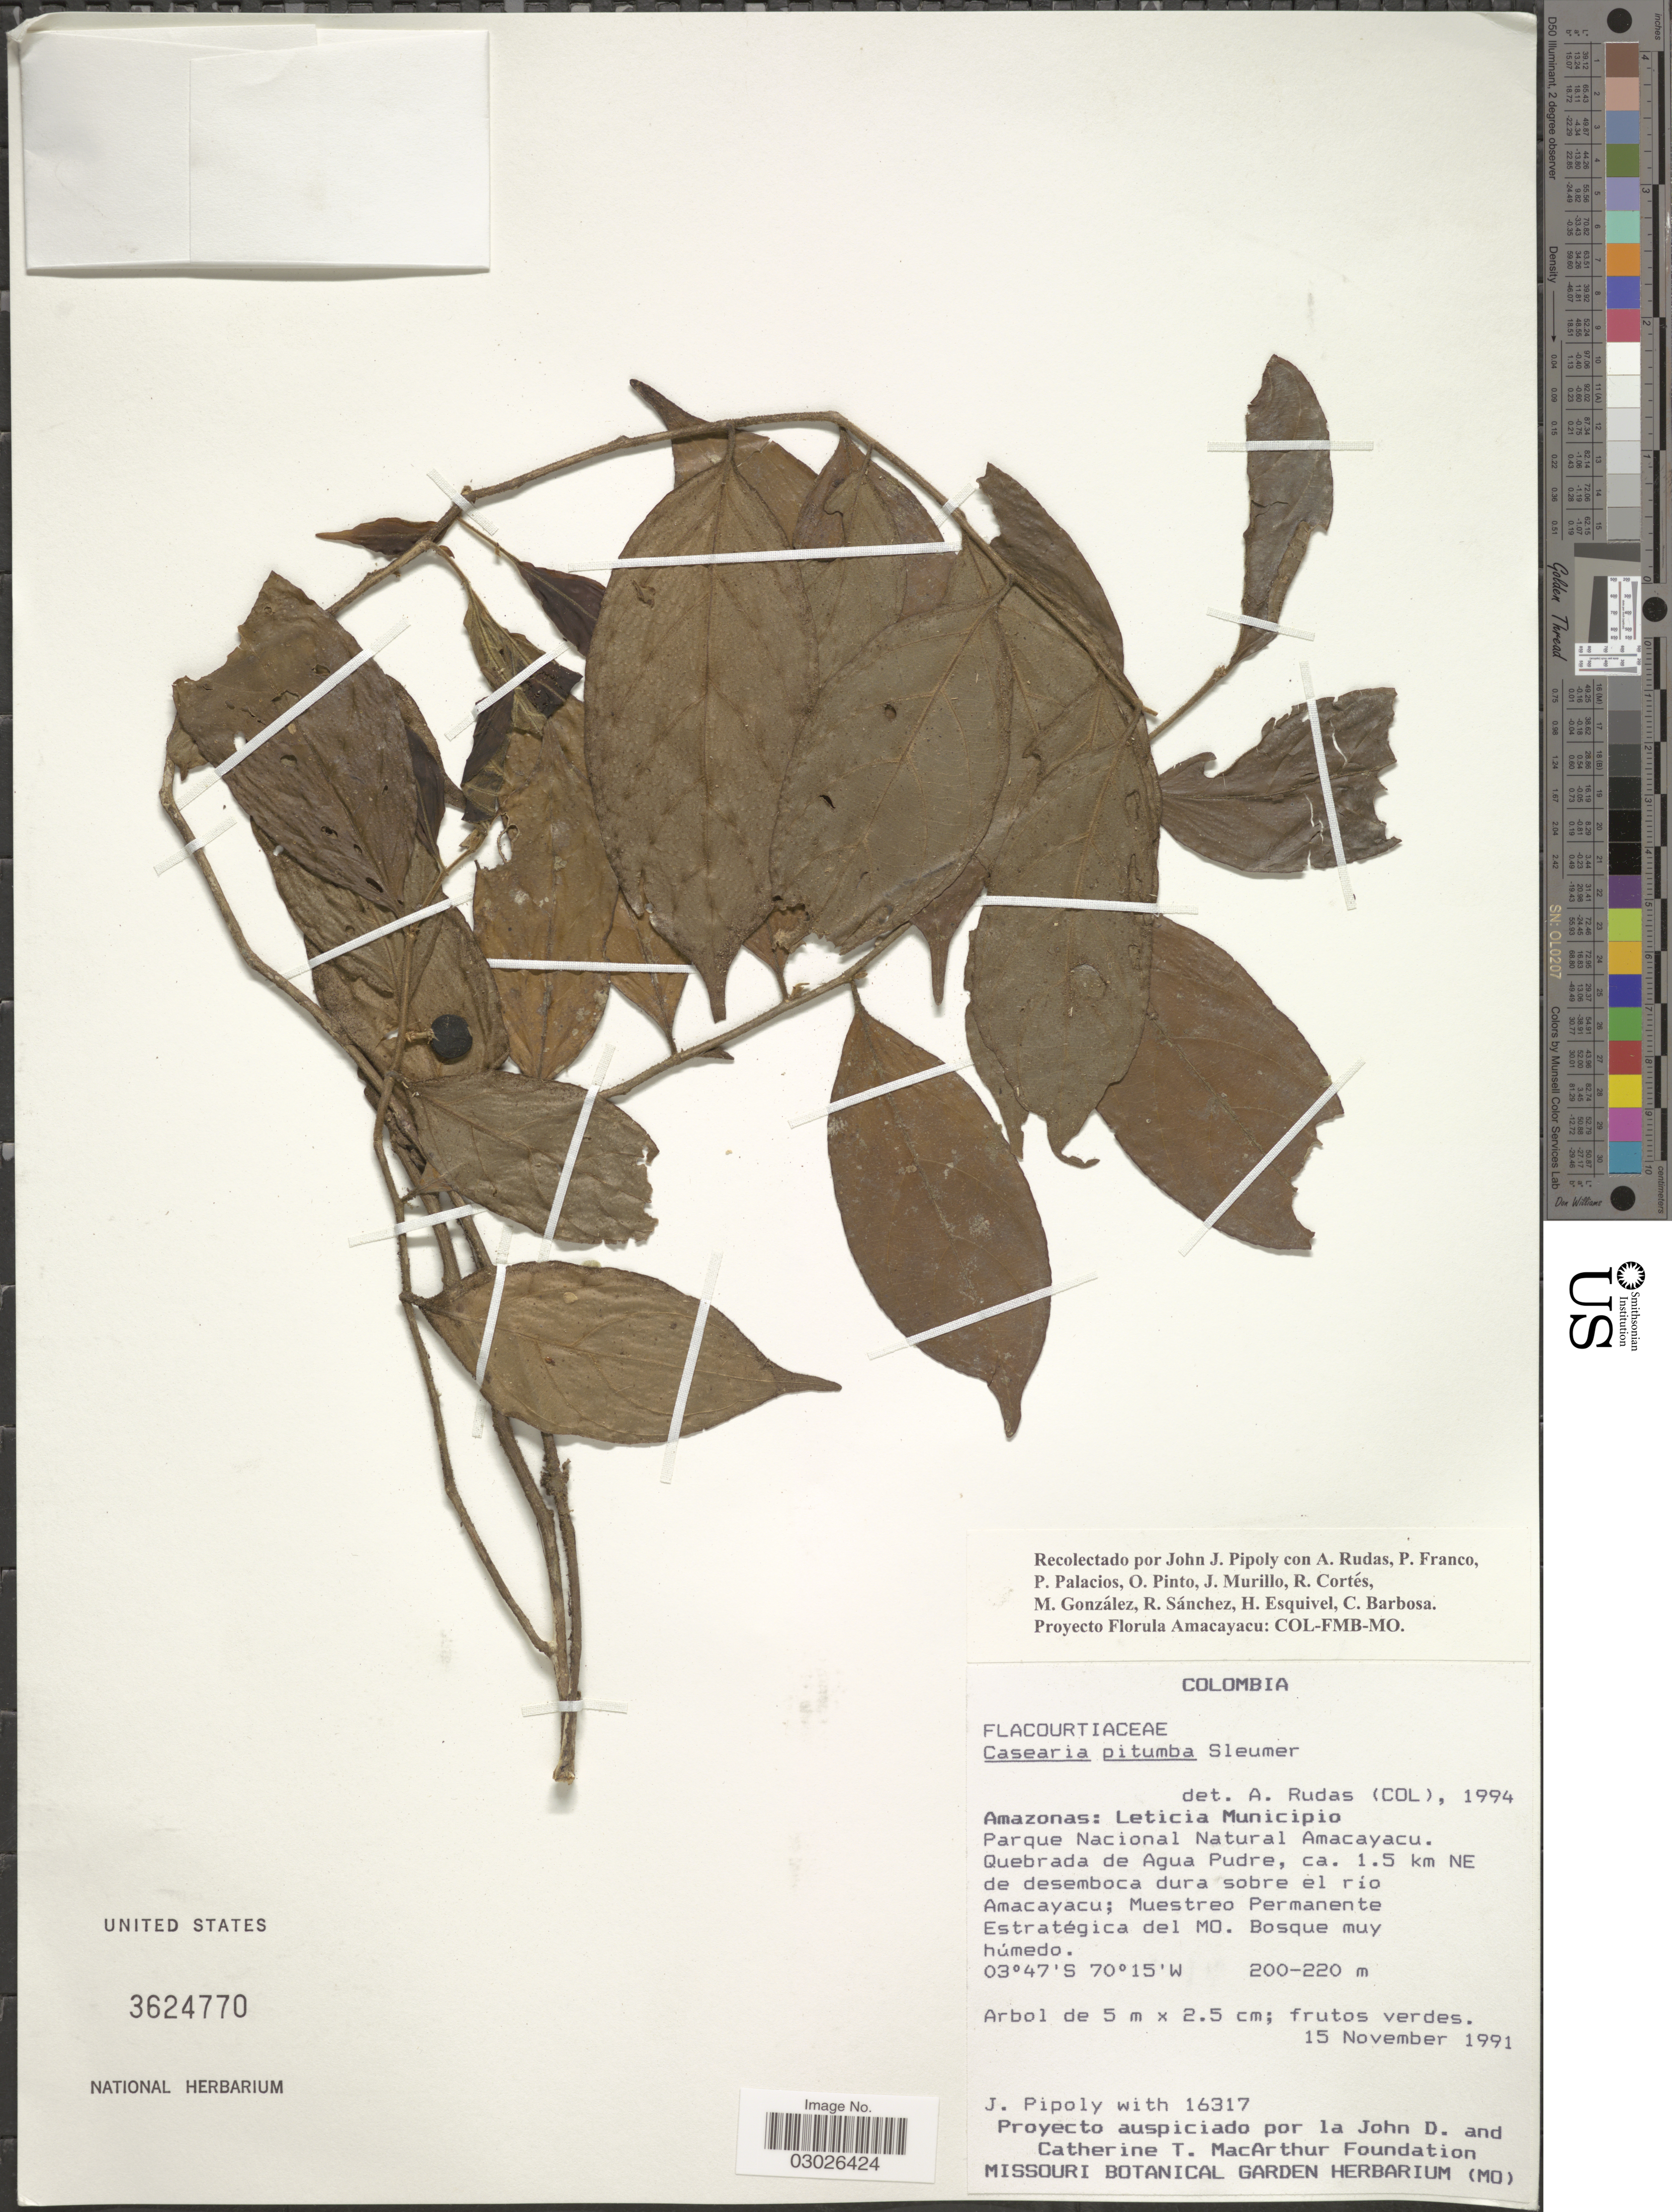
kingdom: Plantae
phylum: Tracheophyta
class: Magnoliopsida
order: Malpighiales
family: Salicaceae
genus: Casearia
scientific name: Casearia pitumba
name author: Sleumer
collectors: J. J. Pipoly, John D. & C. MacArthur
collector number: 16317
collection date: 1991-11-15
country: Colombia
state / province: Amazônas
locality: Leticia Municipio. Parque Nacional Natural Amacayacu. Quebrada de Agua Pudre, ca. 1.5 km NE de desemboca dura sobre el río Amacayacu; Muestreo Permanente Estratégica del MO.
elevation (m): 200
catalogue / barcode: US 3624770